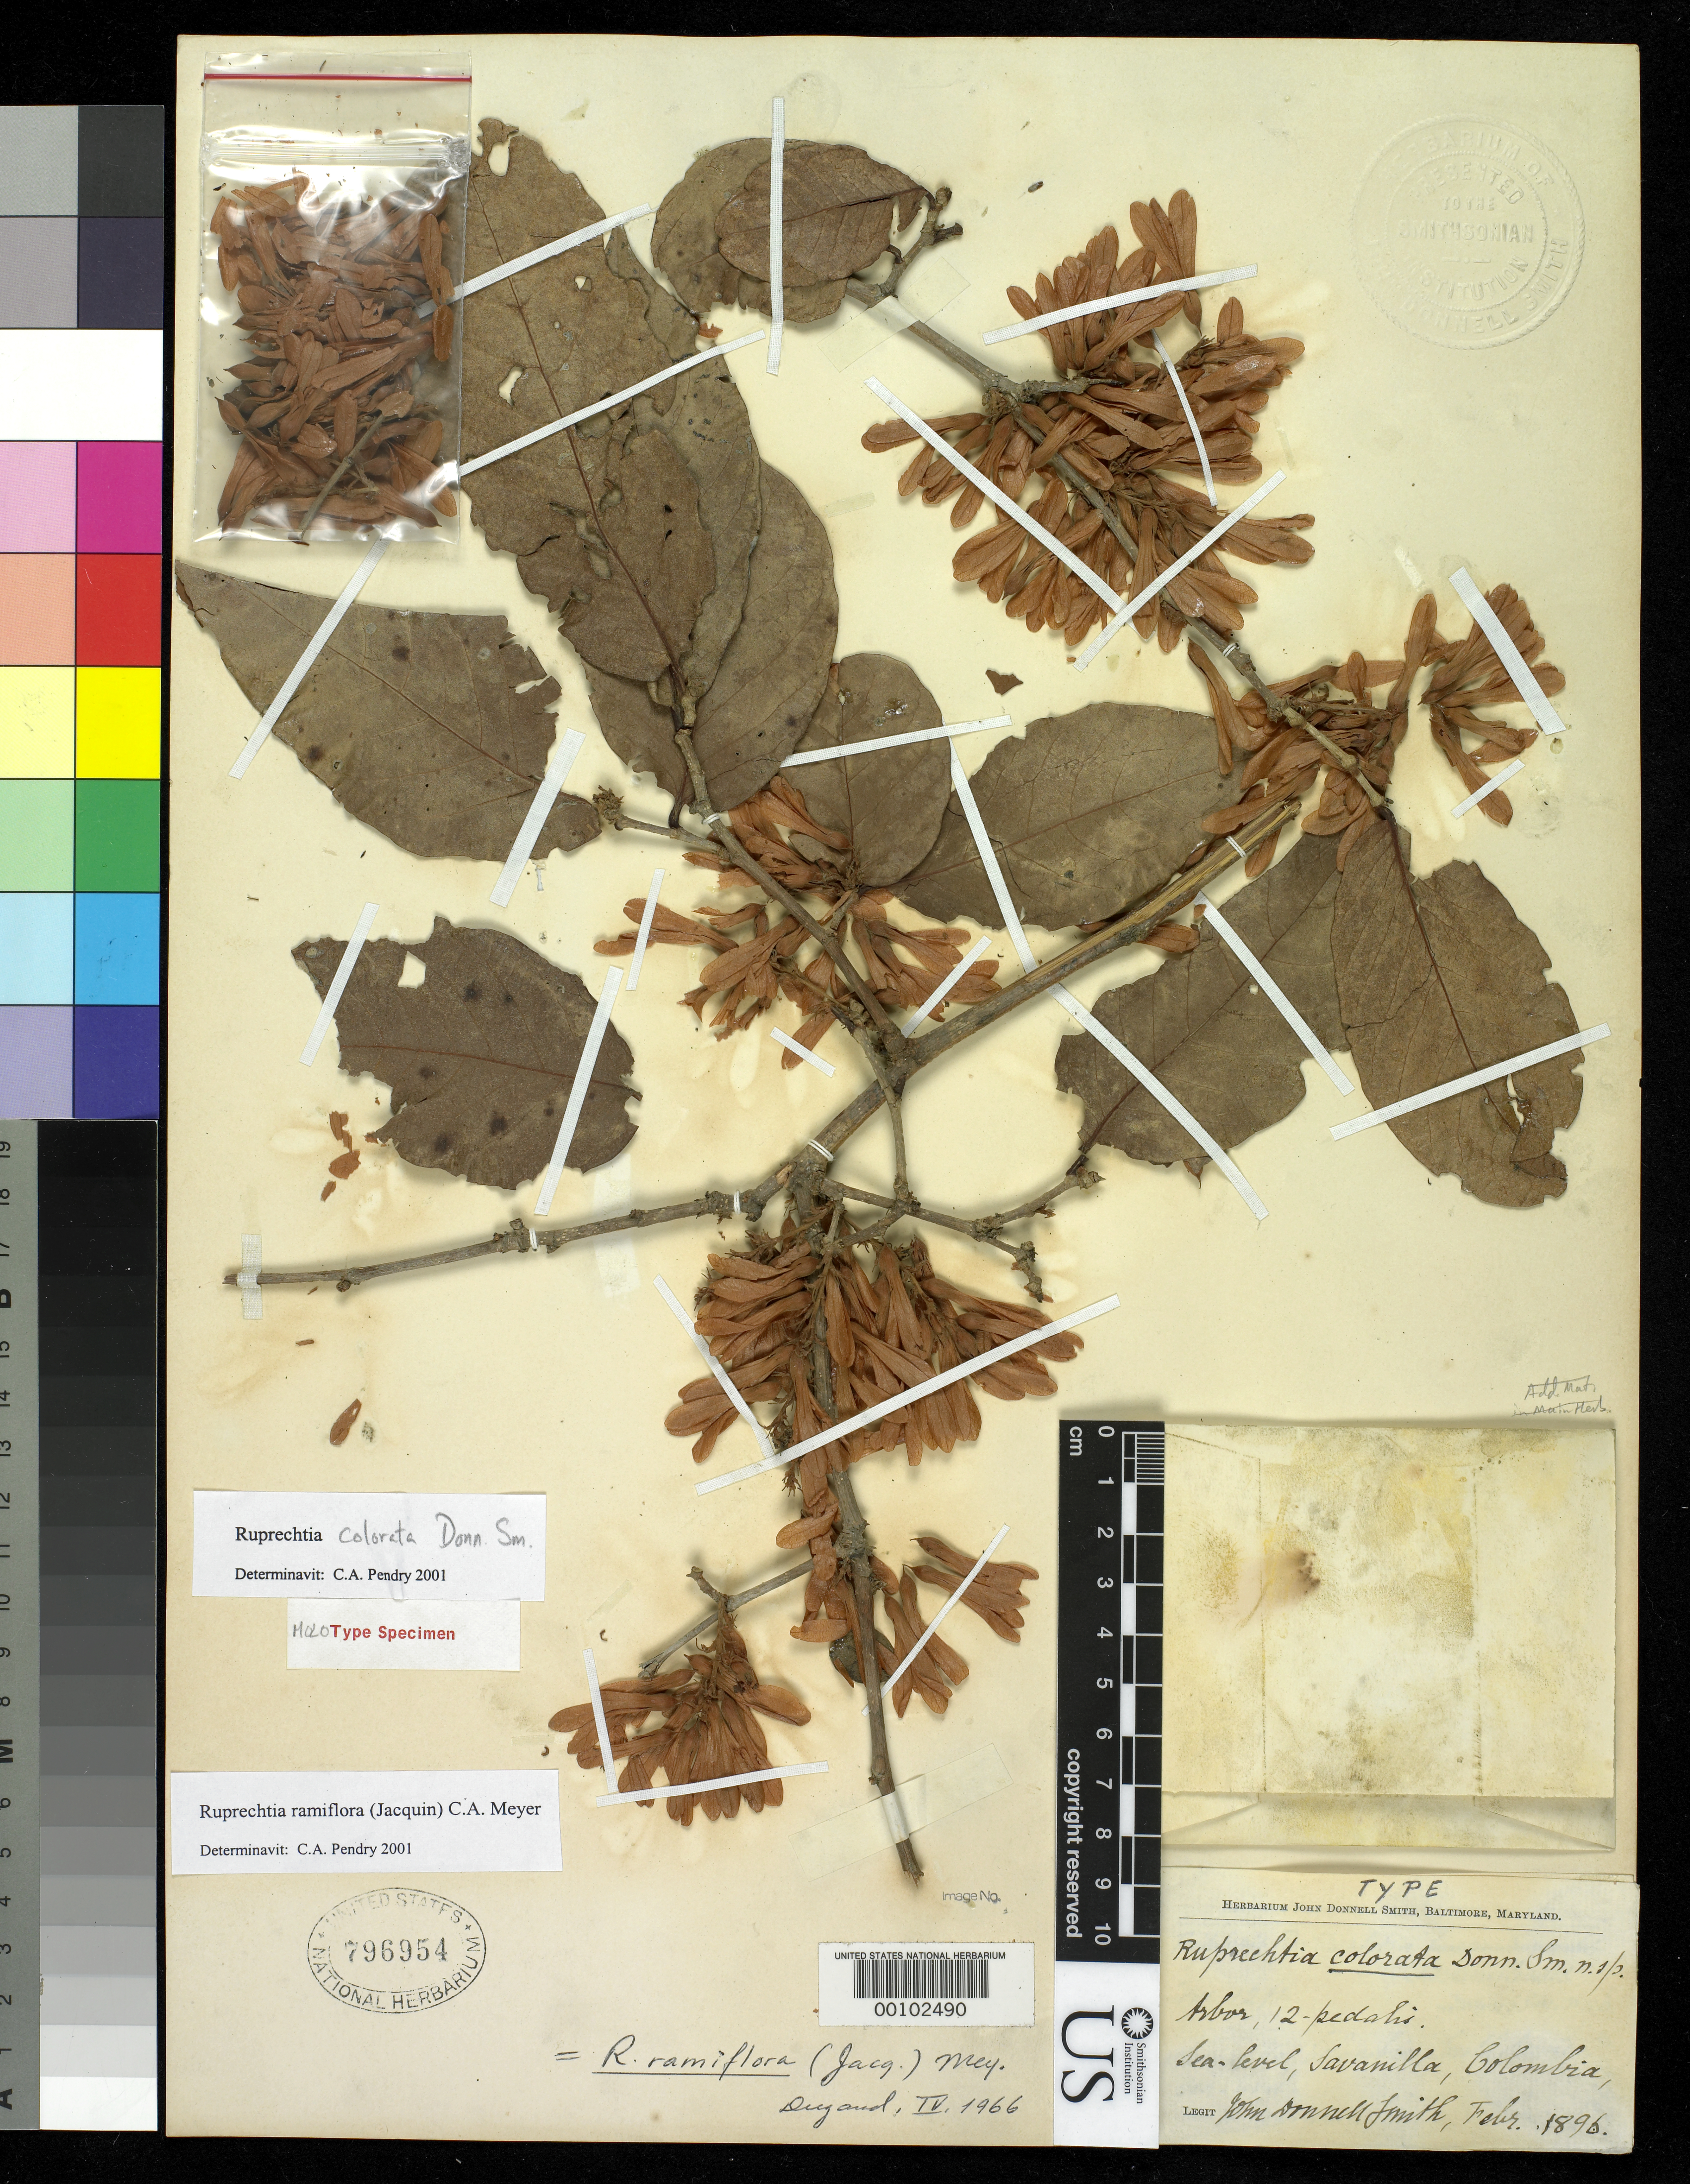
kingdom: Plantae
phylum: Tracheophyta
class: Magnoliopsida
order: Caryophyllales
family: Polygonaceae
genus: Ruprechtia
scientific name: Ruprechtia colorata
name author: Donn. Sm.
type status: Holotype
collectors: J. Donnell Smith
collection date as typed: Feb 1896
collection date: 1896-02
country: Colombia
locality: Savanilla.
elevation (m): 0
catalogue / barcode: US 796954